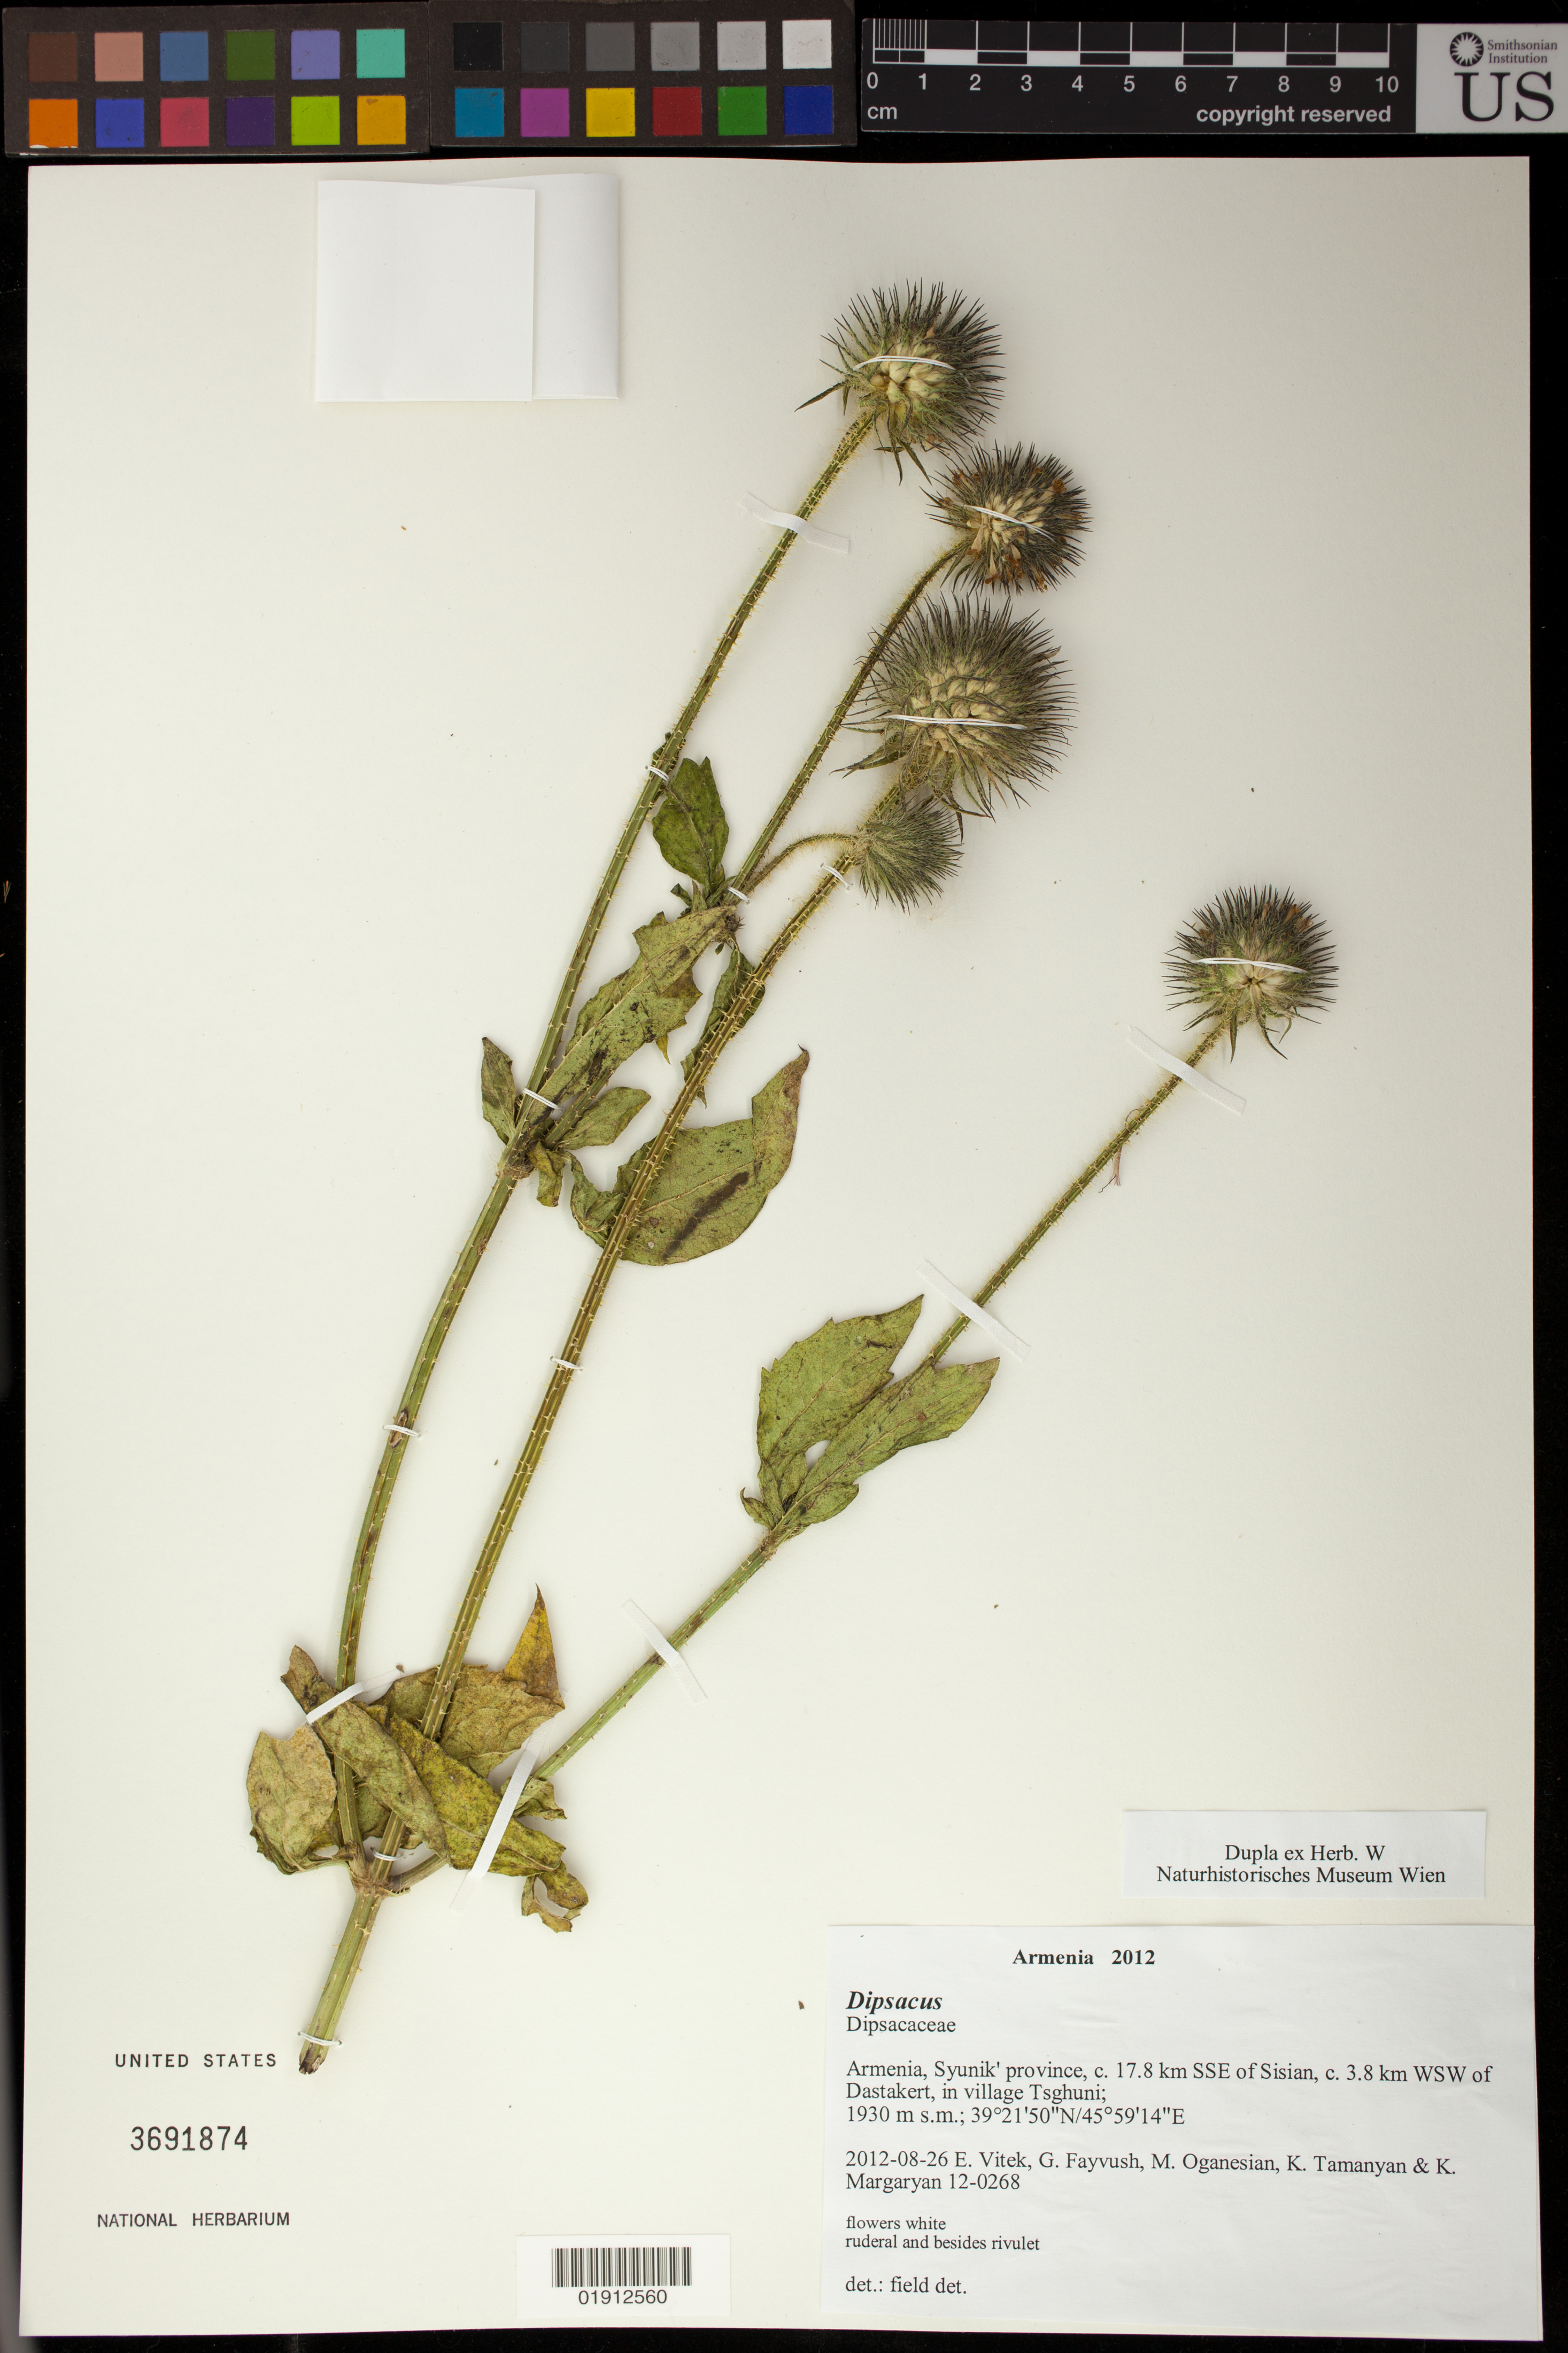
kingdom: Plantae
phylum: Tracheophyta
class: Magnoliopsida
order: Dipsacales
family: Caprifoliaceae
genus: Dipsacus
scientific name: Dipsacus sp.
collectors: E. Vitek, G. Fayvush, M. Oganesian, K. Tamanyan & K. Margaryan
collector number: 12-0268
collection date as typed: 2012-08-26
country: Armenia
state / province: Syunik'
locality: c. 17.8 km SSE of Sisian, c. 3.8 km WSW of Dastakert, in village Tsghuni.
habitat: ruderal and besides rivulet.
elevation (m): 1930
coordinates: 39 21 50 N, 45 59 14 E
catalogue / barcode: US 3691874